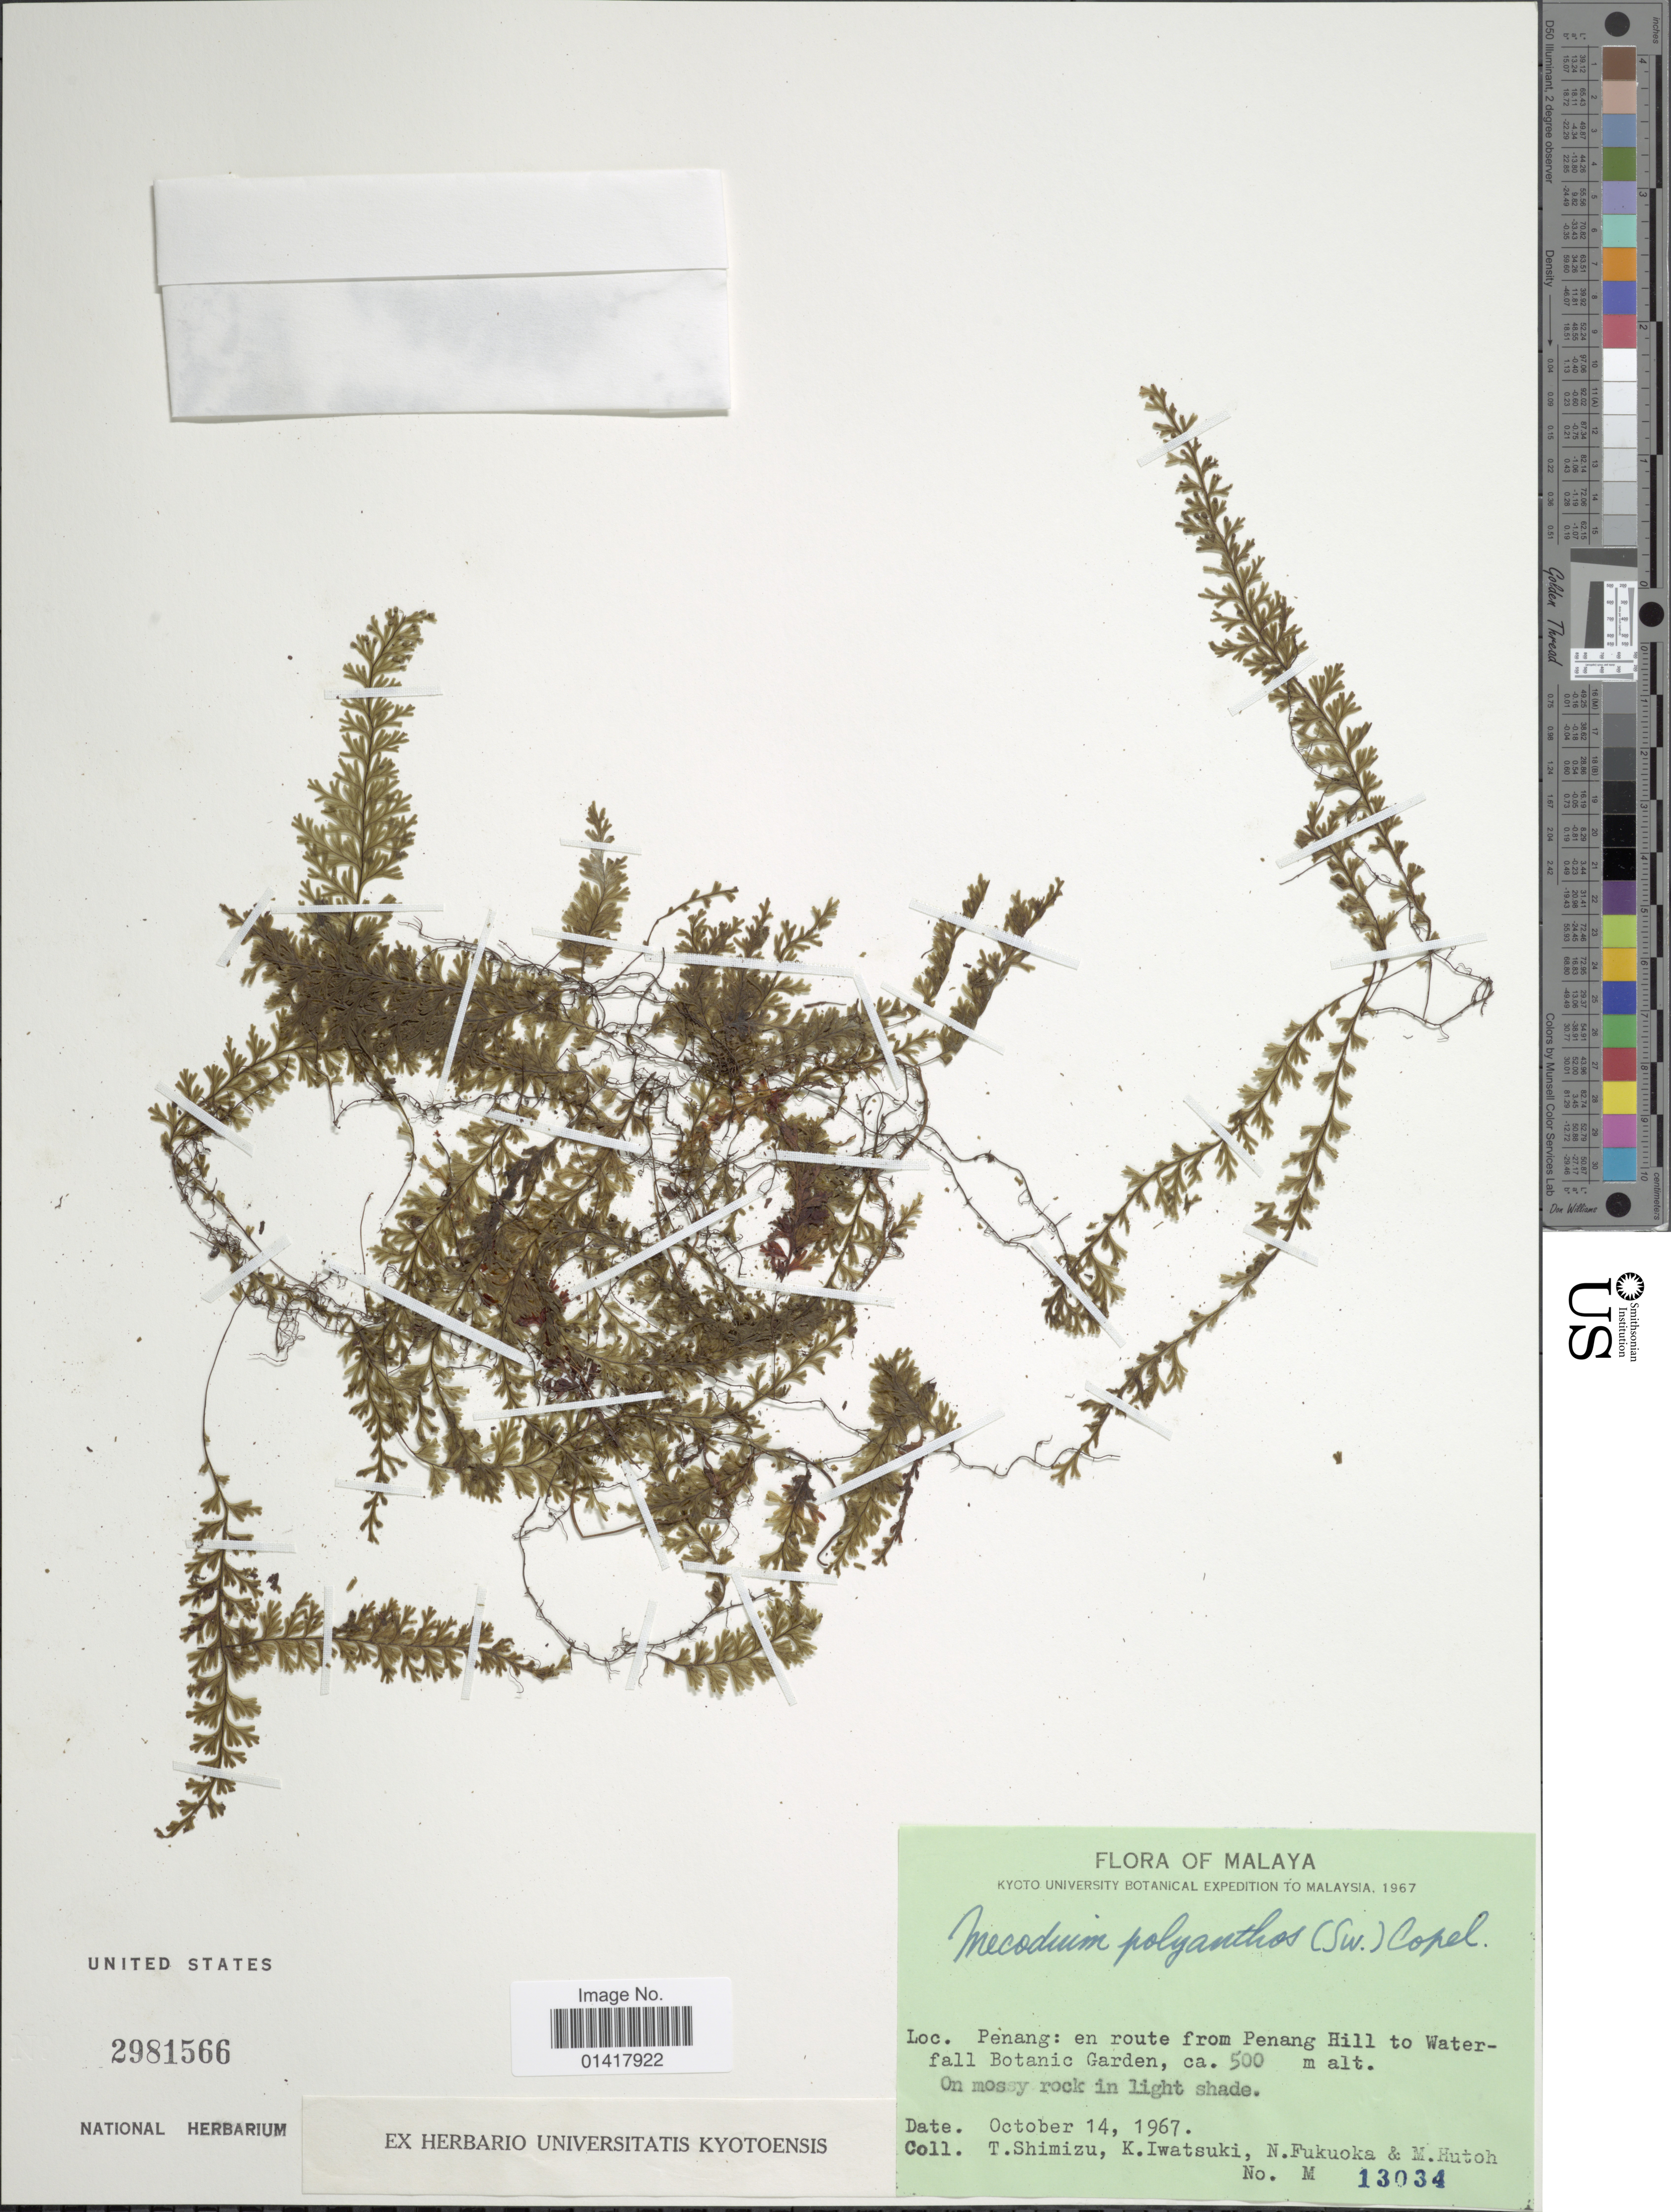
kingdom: Plantae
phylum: Tracheophyta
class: Polypodiopsida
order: Hymenophyllales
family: Hymenophyllaceae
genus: Hymenophyllum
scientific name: Hymenophyllum polyanthos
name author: (Sw.) Sw.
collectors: T. Shimizu, K. Iwatsuki, N. Fukuoka & M. Hutoh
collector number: M 13034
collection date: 1967-10-14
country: Malaysia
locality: Malaya. Penag: en route from Penang Hill to Waterfall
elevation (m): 500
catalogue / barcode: US 2981566